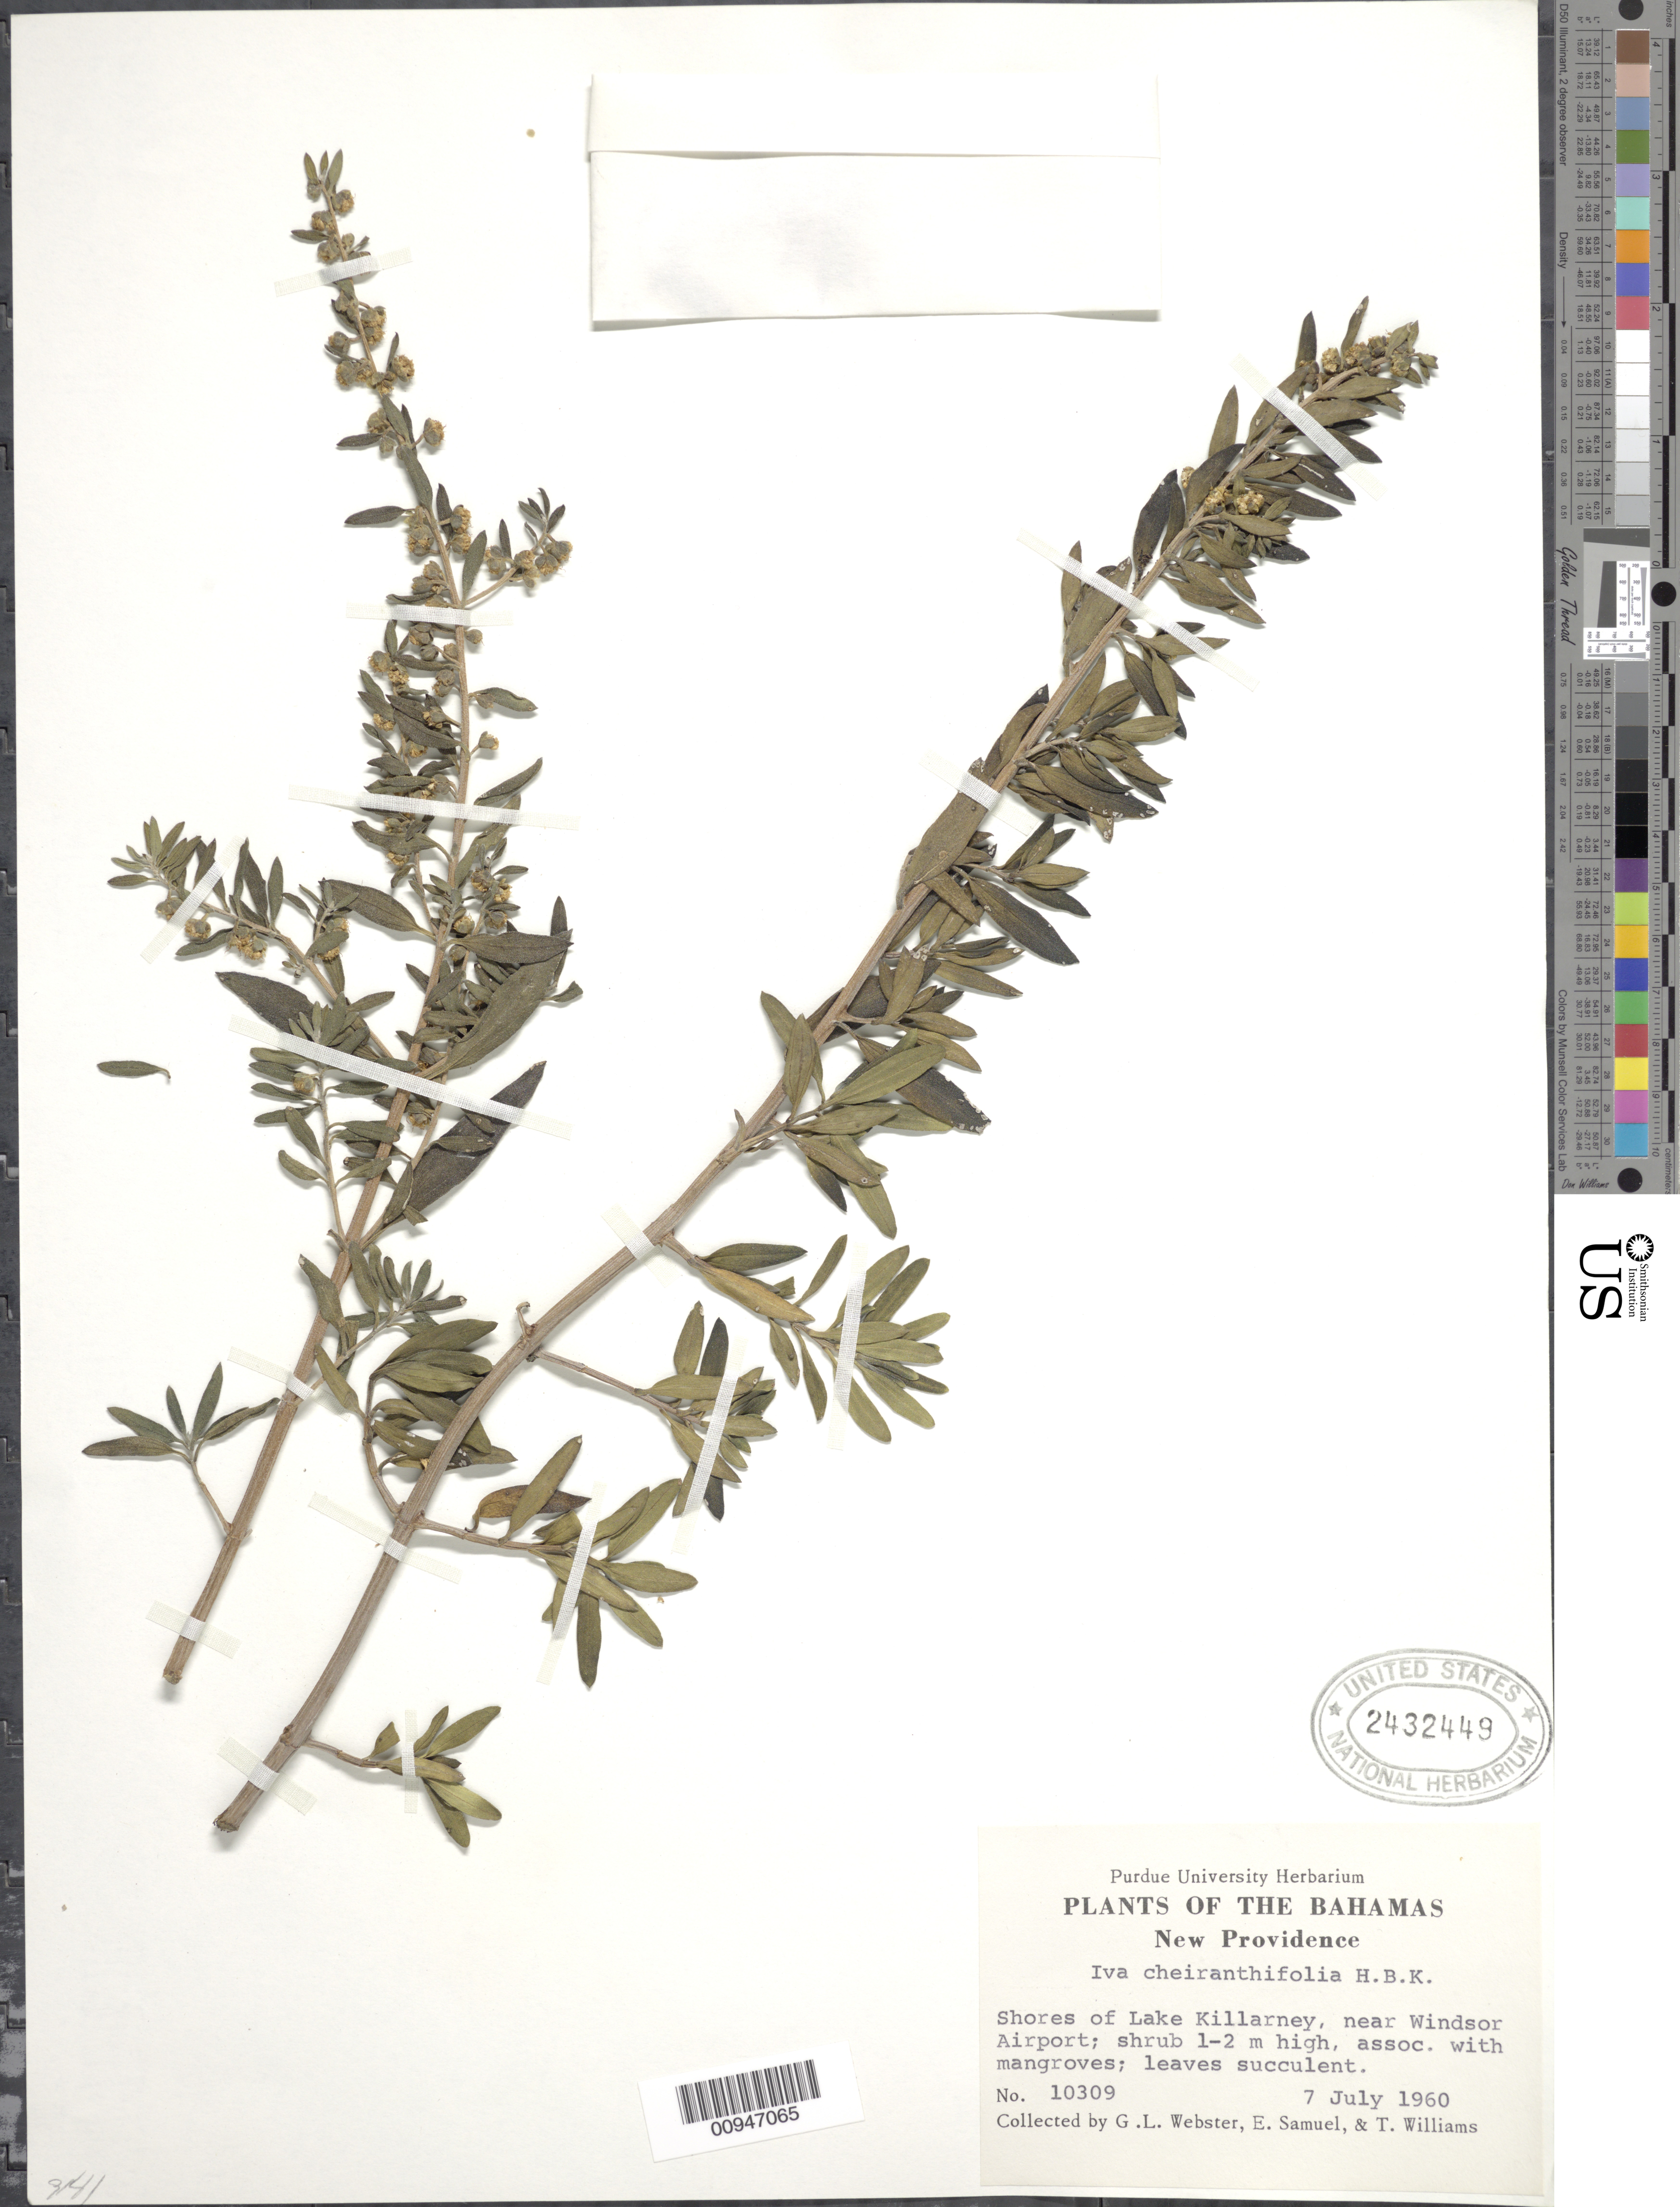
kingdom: Plantae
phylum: Tracheophyta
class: Magnoliopsida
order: Asterales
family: Asteraceae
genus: Iva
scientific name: Iva cheiranthifolia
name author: Kunth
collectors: G. L. Webster, E. Samuel & T. Williams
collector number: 10309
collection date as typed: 07 Jul 1960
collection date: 1960-07-07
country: Bahamas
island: New Providence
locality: Lake Killarney, near Windsor Airport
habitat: Shore of lake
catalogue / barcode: US 2432449